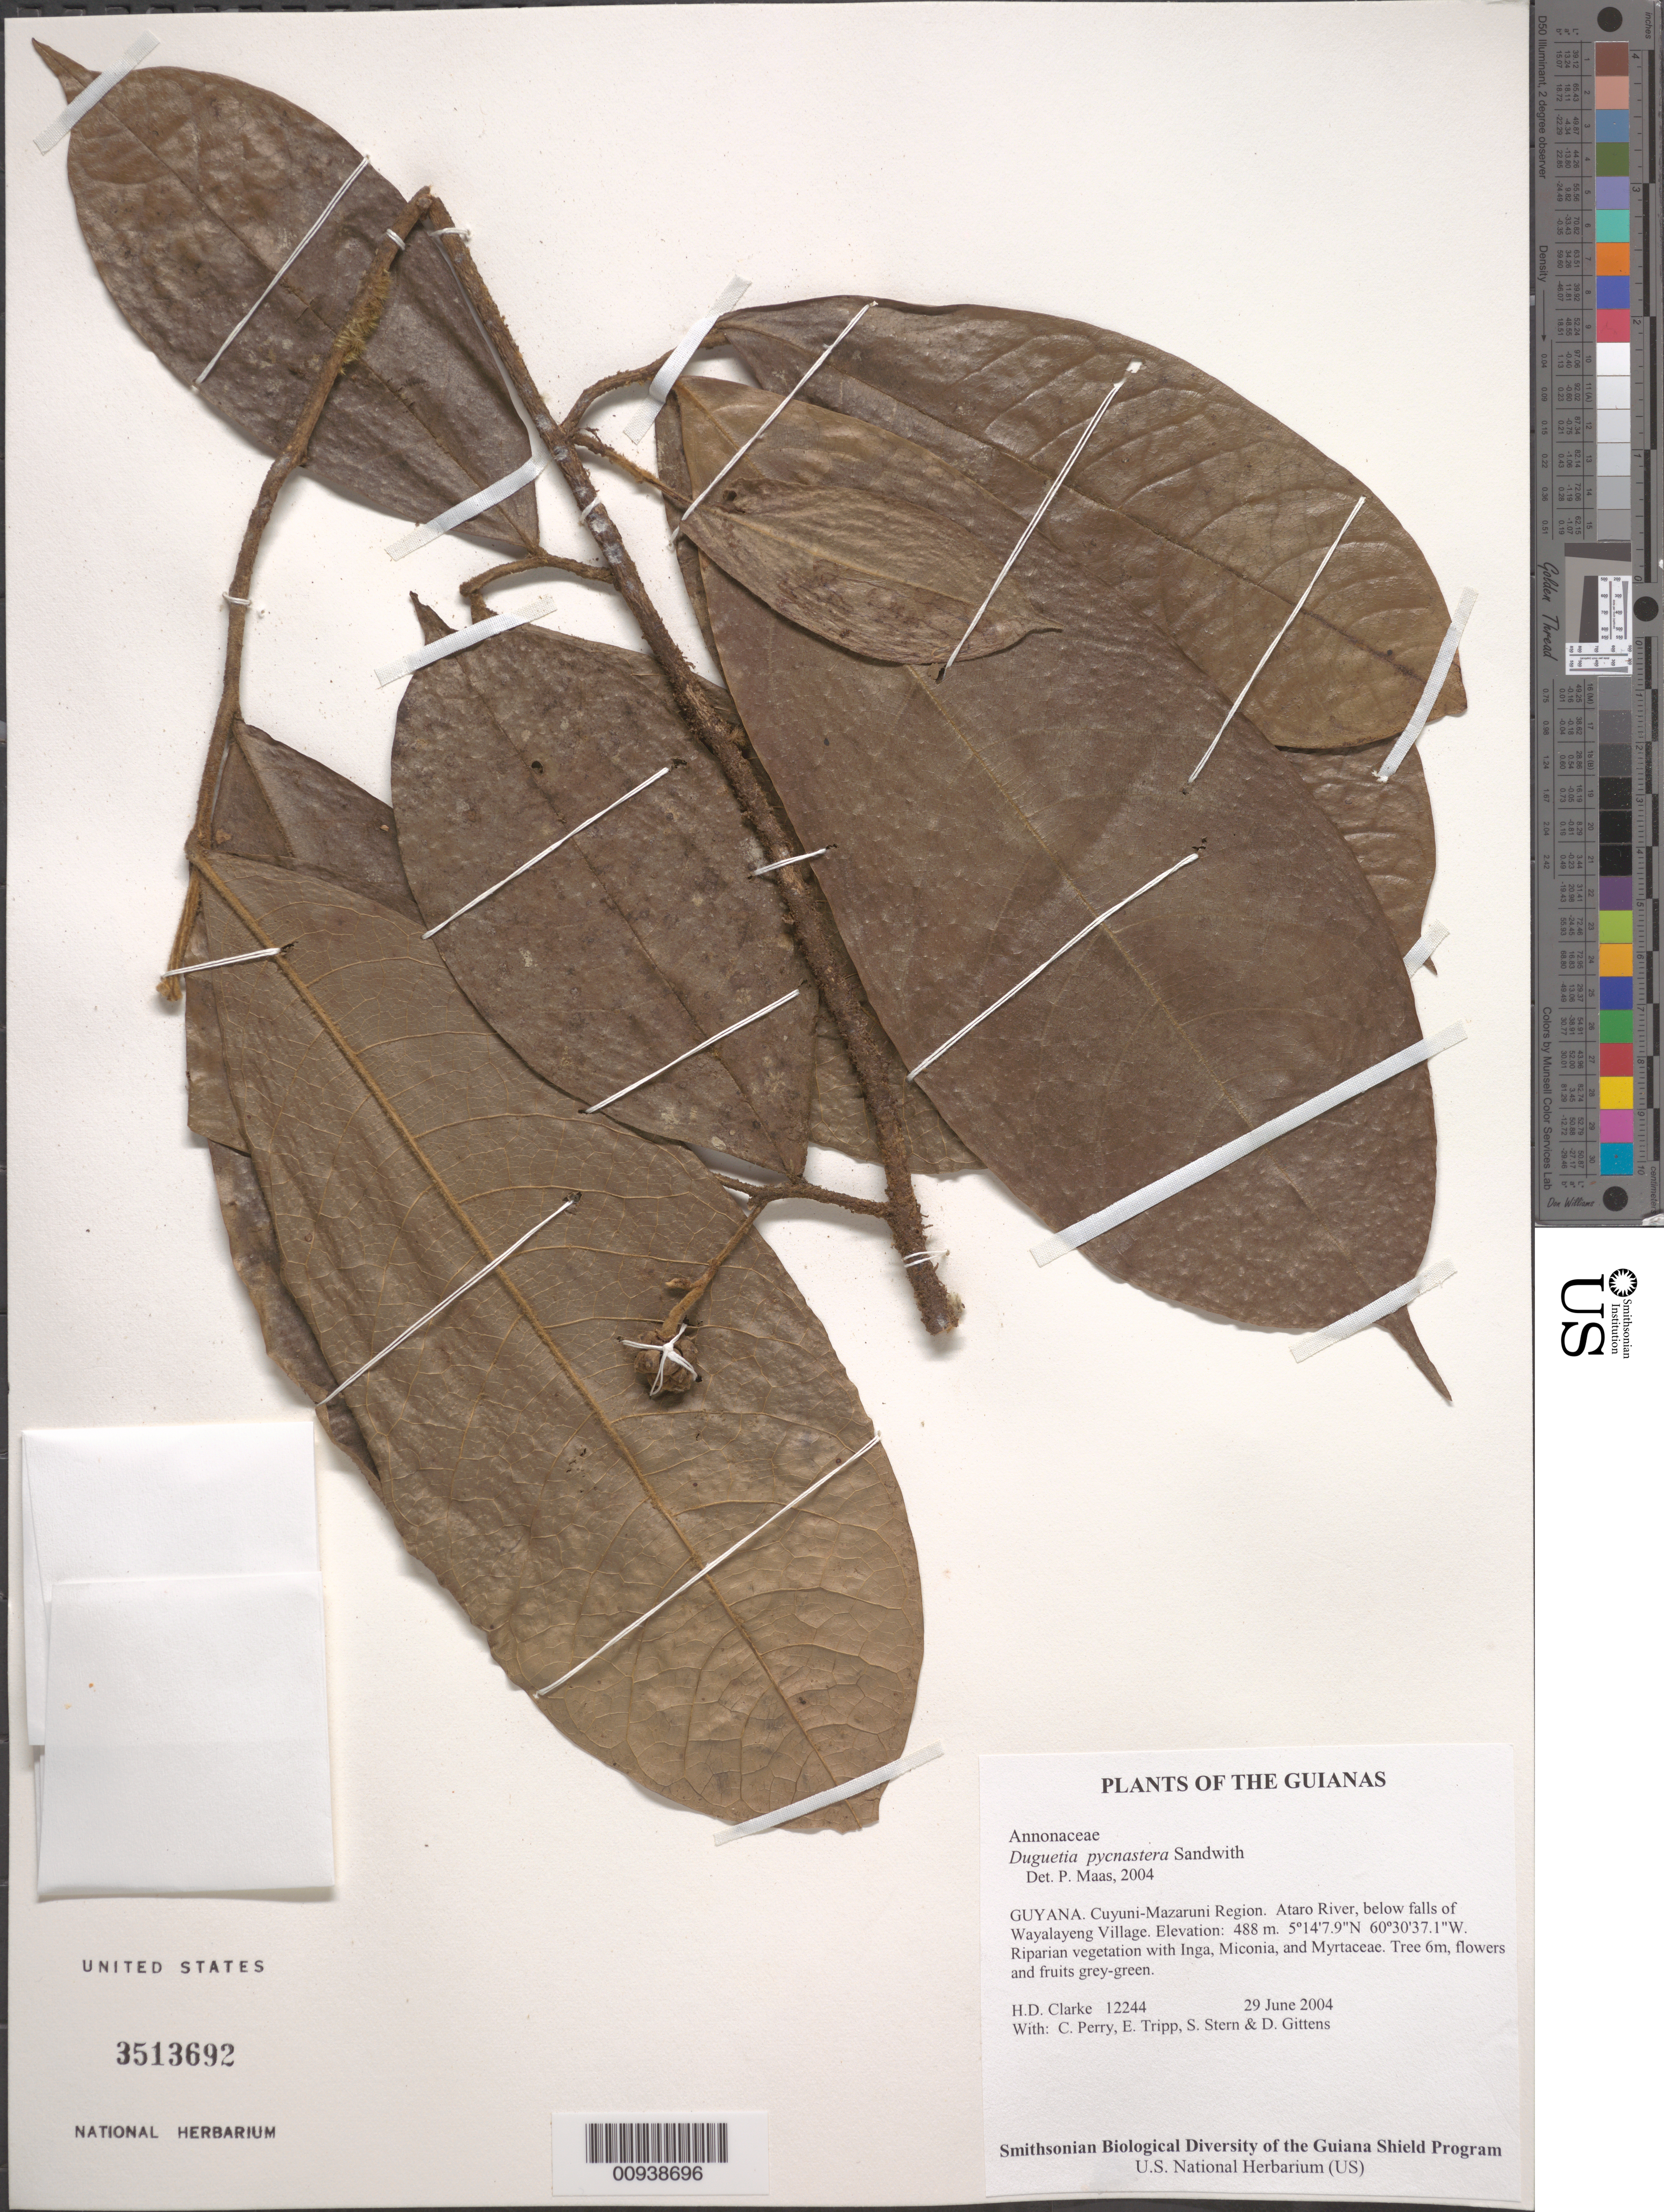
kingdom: Plantae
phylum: Tracheophyta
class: Magnoliopsida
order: Magnoliales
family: Annonaceae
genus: Duguetia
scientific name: Duguetia pycnastera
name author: Sandwith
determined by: Maas, Paul J. M.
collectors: H. D. Clarke, C. Perry, E. Tripp, S. R. Stern & D. Gittens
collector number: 12244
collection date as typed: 29 June 2004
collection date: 2004-06-29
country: Guyana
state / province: Cuyuni-Mazaruni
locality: Ataro River, below falls of Wayalayeng Village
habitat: Riparian vegetation with Inga, Miconia, and Myrtaceae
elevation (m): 488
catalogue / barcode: US 3513692